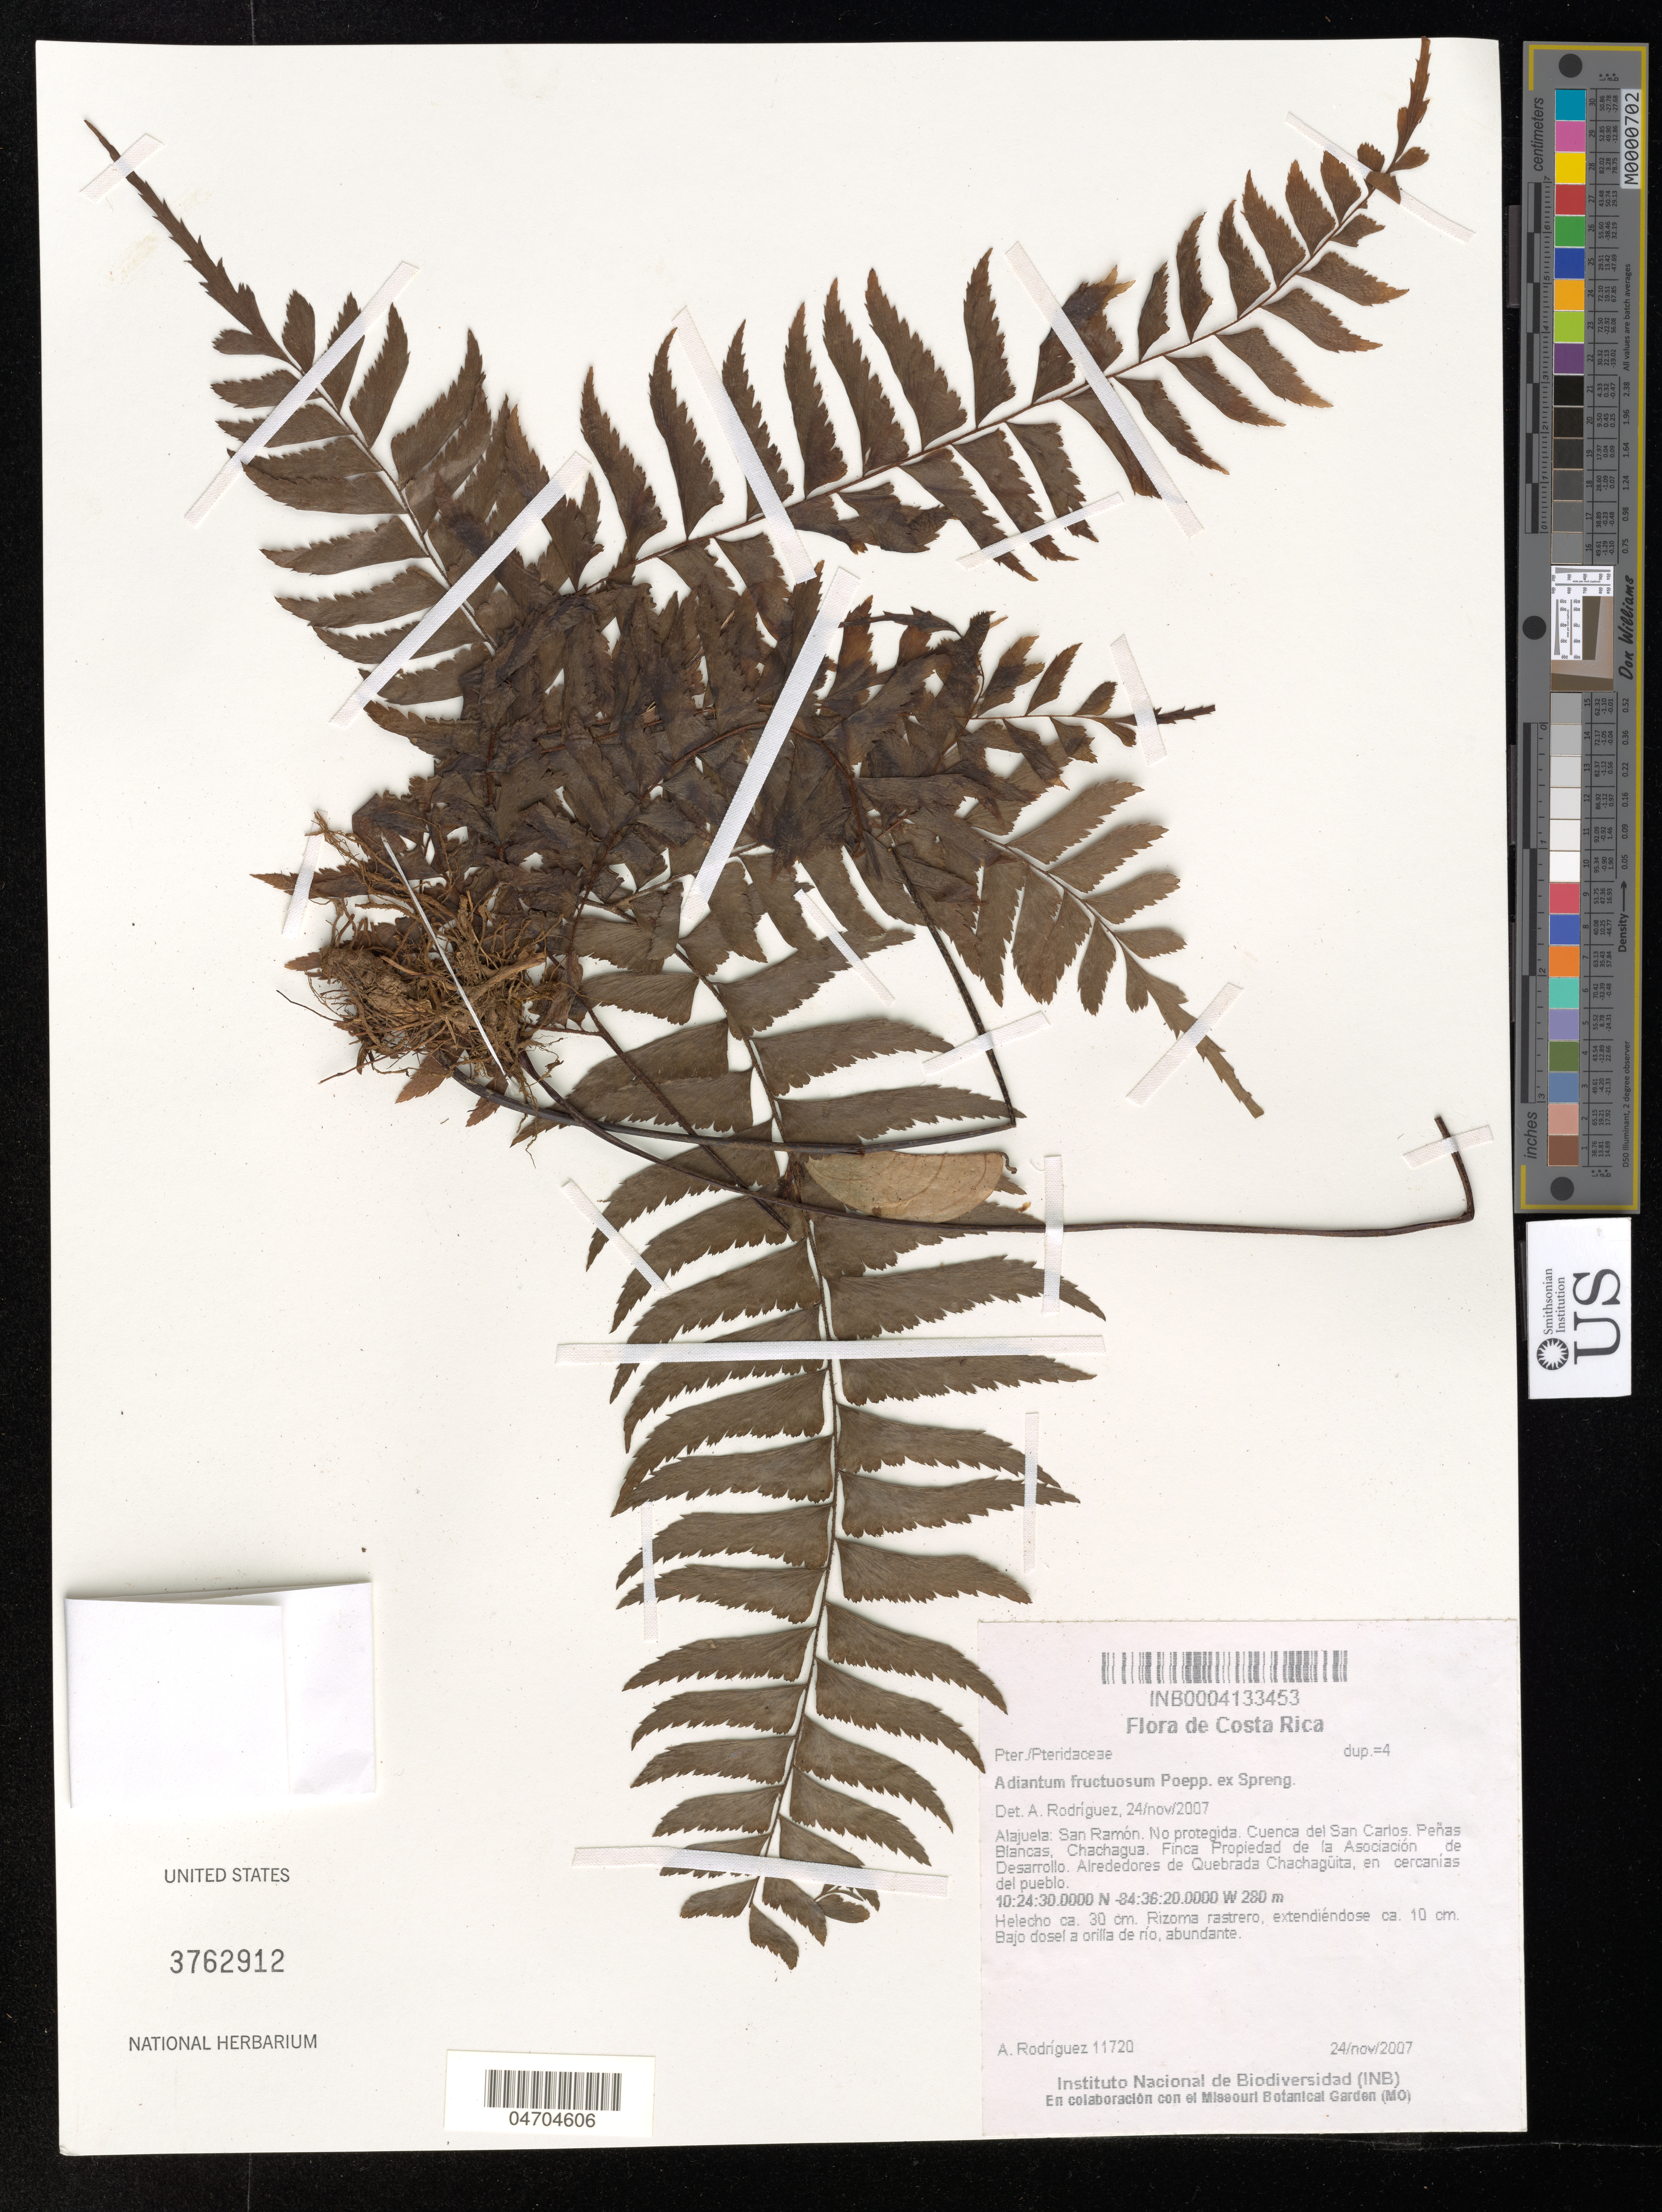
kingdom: Plantae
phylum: Tracheophyta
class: Polypodiopsida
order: Polypodiales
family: Pteridaceae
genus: Adiantum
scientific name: Adiantum fructuosum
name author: Poepp. ex Spreng.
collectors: A. Rodríguez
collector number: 11720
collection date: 2007-11-24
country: Costa Rica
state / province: Alajuela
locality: San Ramón. No protegida. Cuenca del San Carlos. Peñas Blancas, Chachagua. Finca Propiedad de la Asociación de Desarollo. Alrededores de Quebrada Chachagüita, en cercanías del pueblo.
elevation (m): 280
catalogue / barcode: US 3762912